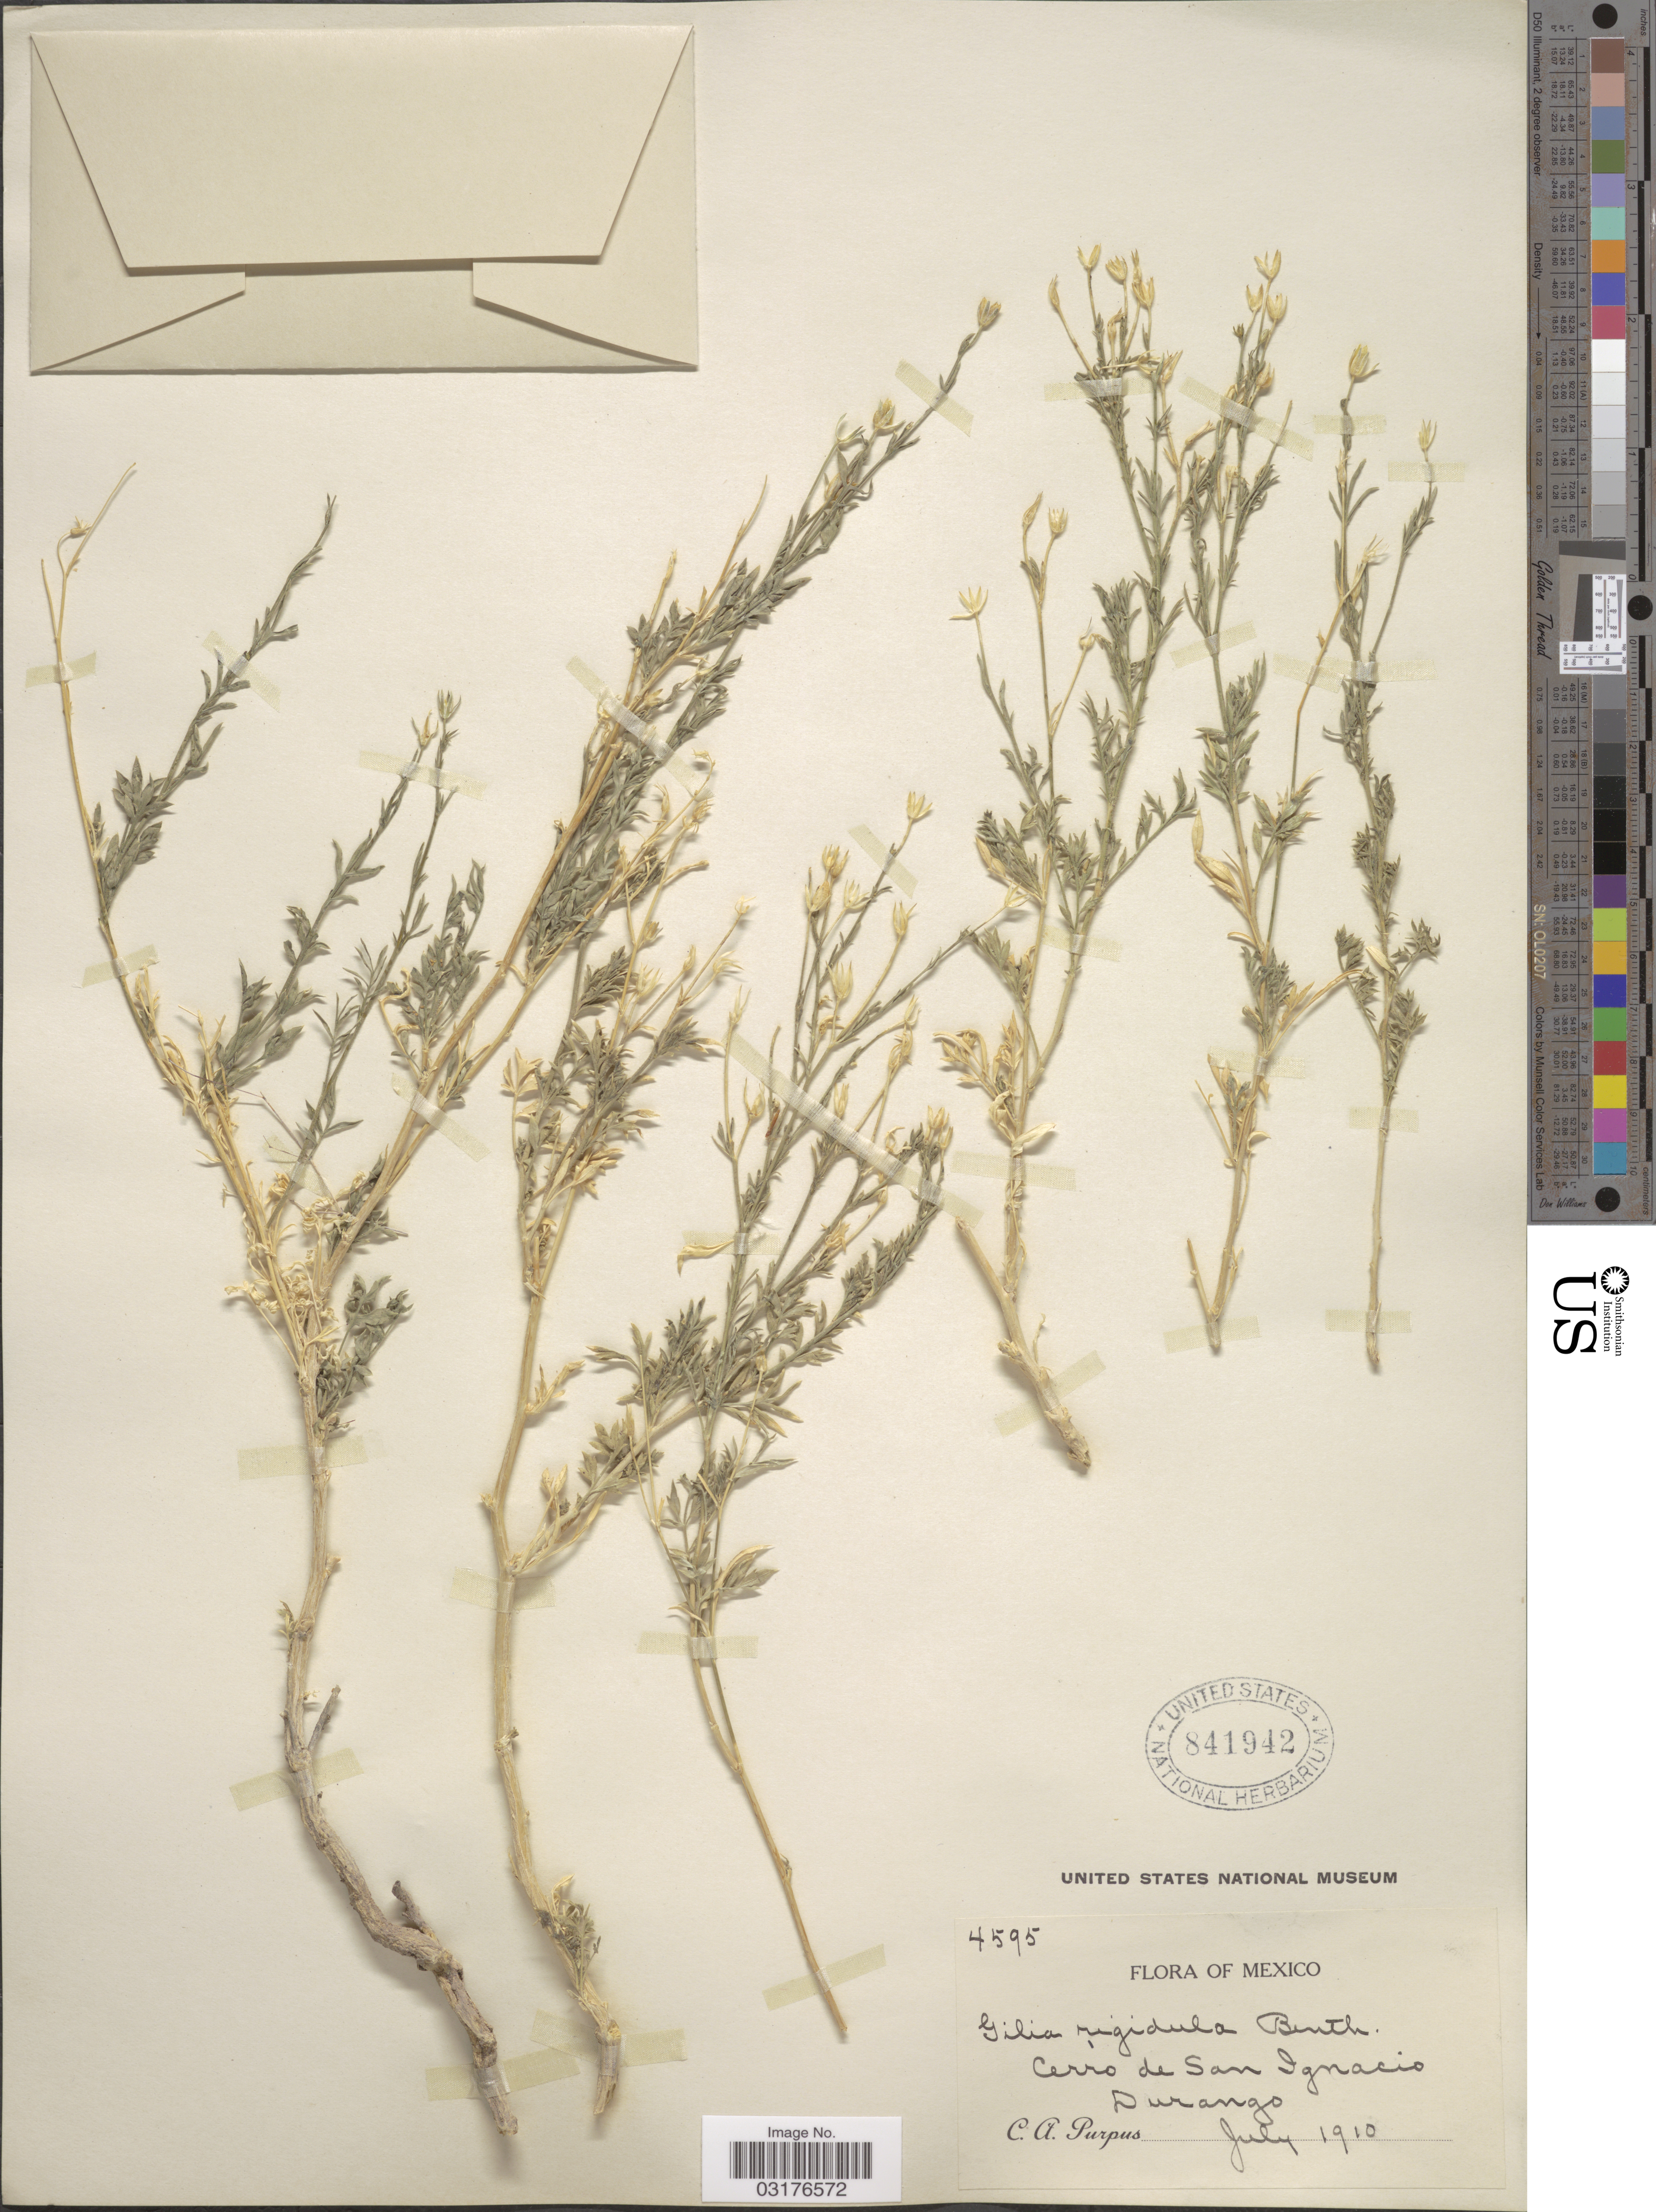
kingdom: Plantae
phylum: Tracheophyta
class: Magnoliopsida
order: Ericales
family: Polemoniaceae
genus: Giliastrum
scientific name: Giliastrum stewartii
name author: (I.M. Johnst.) J.M. Porter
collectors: C. A. Purpus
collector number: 4595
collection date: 1910-07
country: Mexico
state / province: Durango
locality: Cerro de San Ignacio.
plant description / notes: Cited by I.M. Johnston in J. Arnold Arbor. 24(1): 94. 1943.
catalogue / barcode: US 841942